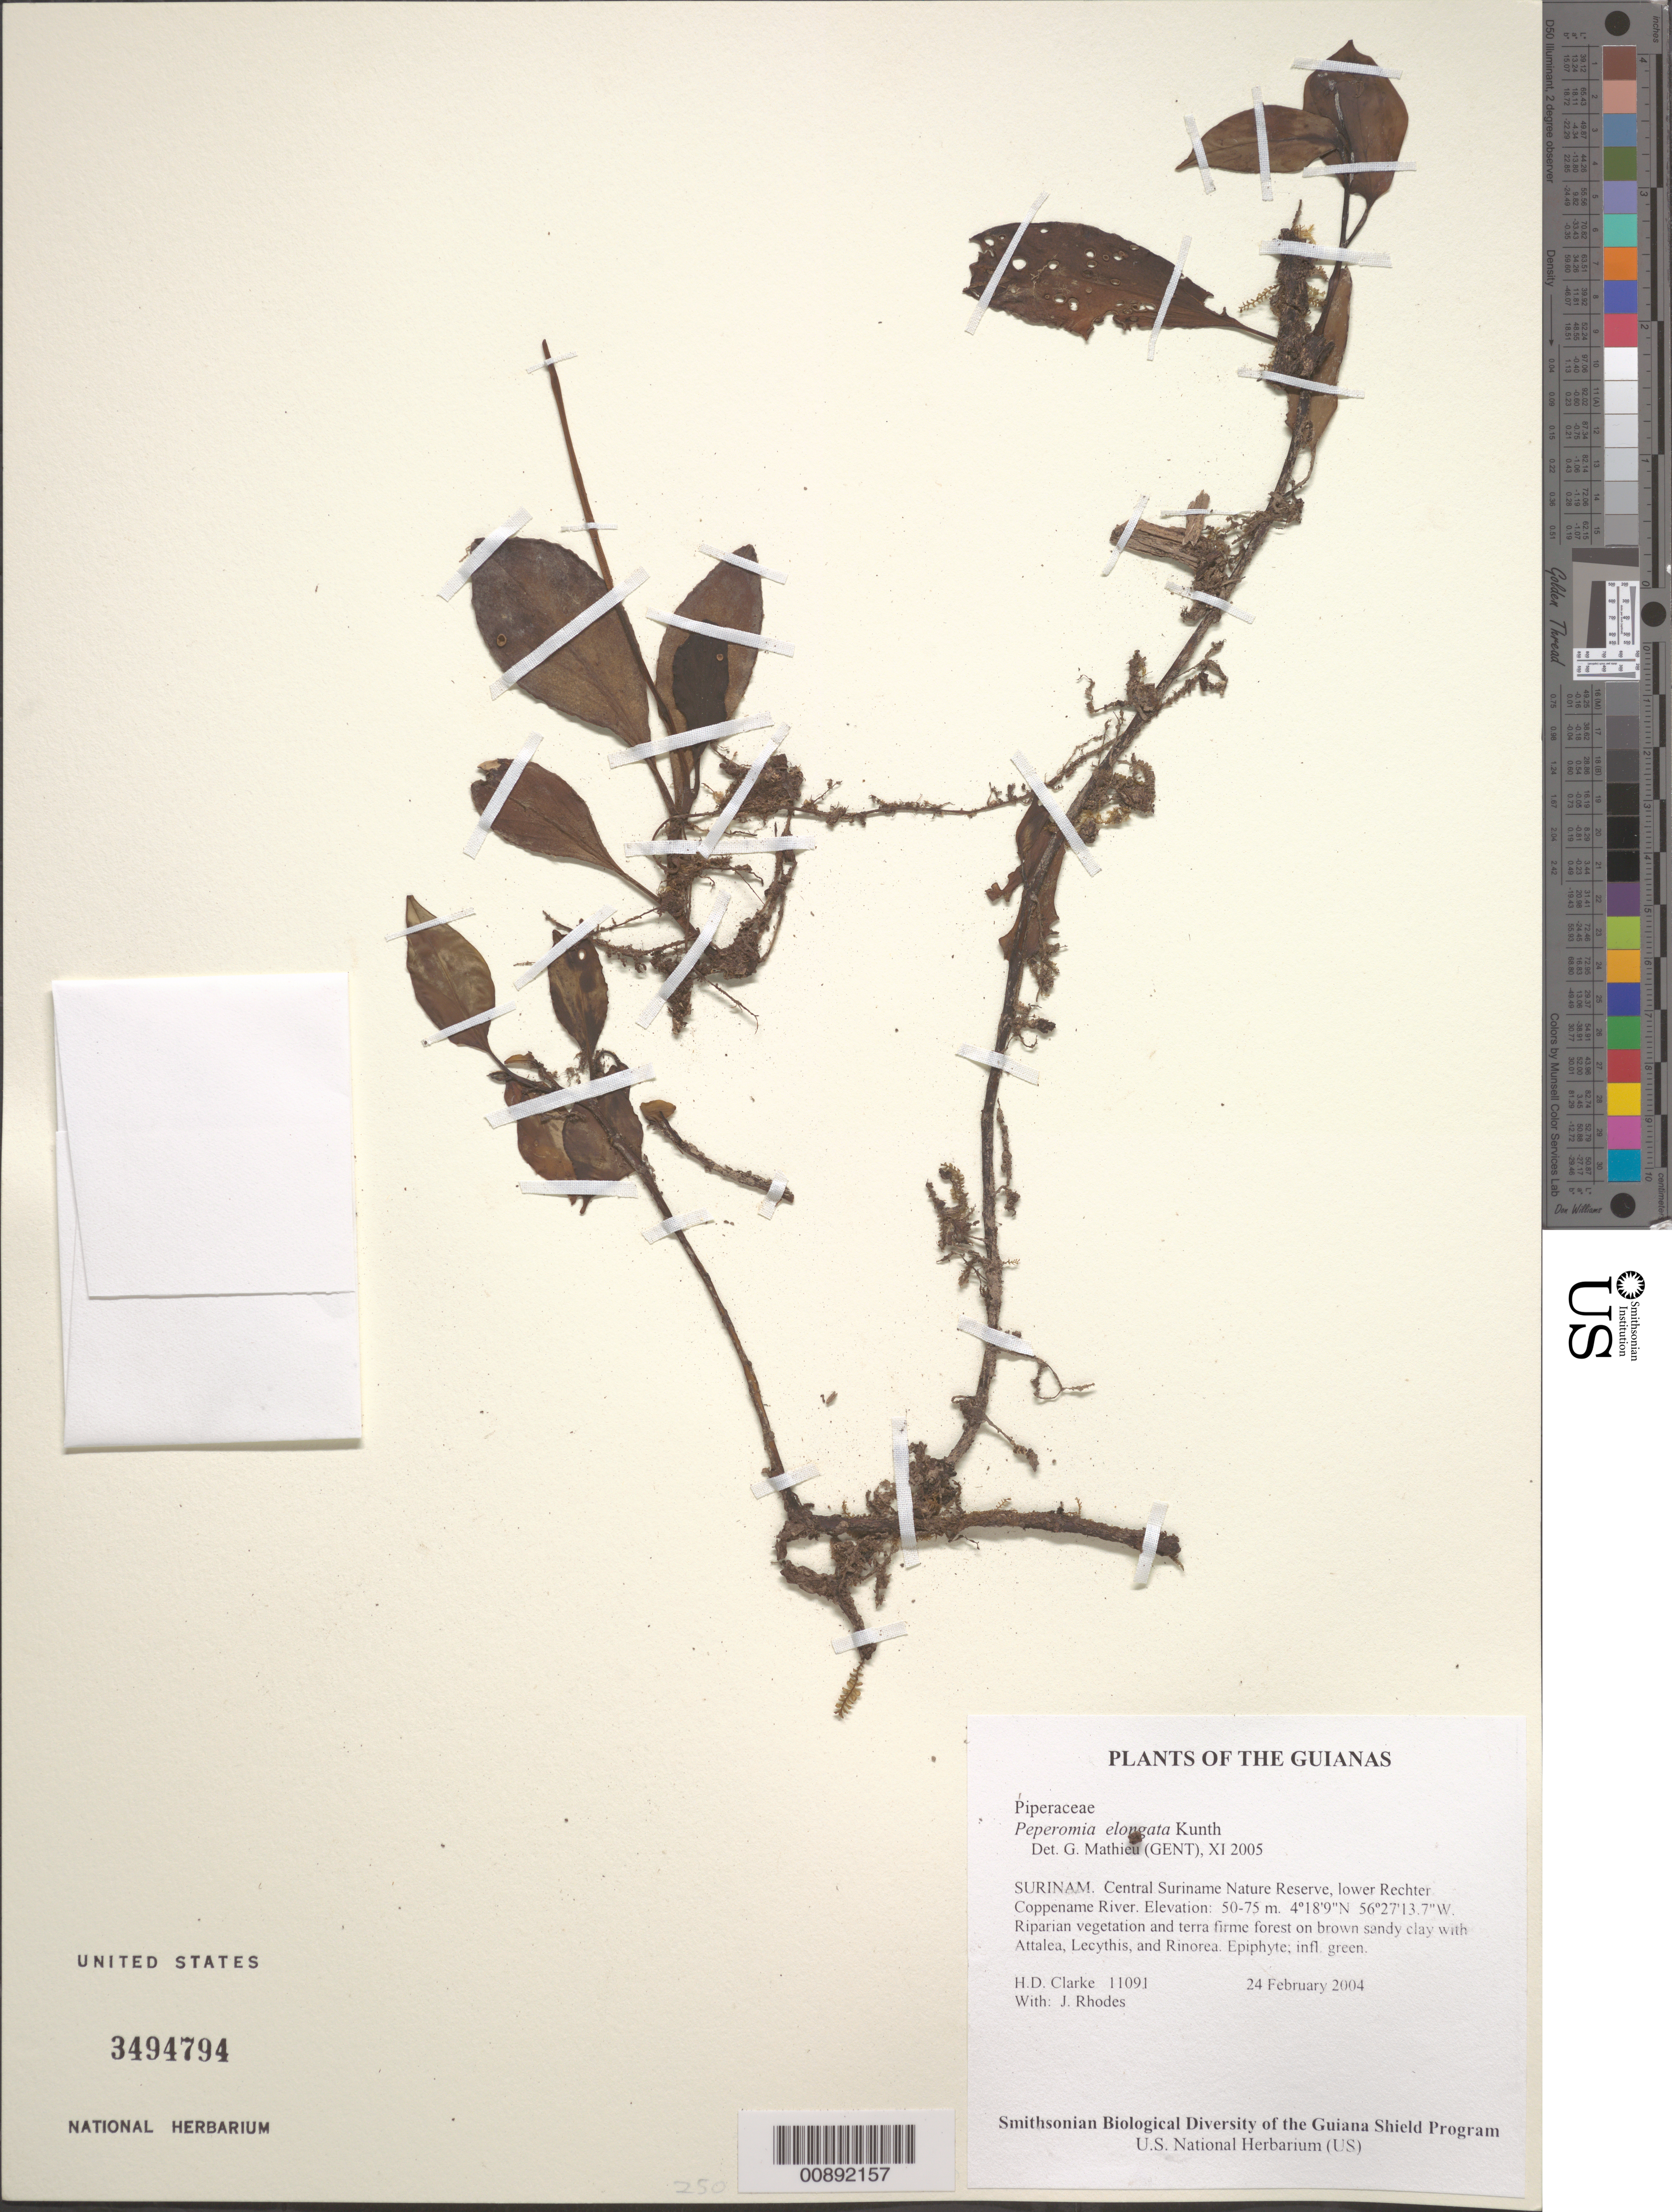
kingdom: Plantae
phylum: Tracheophyta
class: Magnoliopsida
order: Piperales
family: Piperaceae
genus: Peperomia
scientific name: Peperomia elongata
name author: Kunth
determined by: Mathieu, Guido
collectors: H. D. Clarke & J. Rhodes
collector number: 11091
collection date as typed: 24 February 2004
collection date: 2004-02-24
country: Suriname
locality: Central Suriname Nature Reserve, lower Rechter Coppename River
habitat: Riparian vegetation and terra firme forest on brown sandy clay with Attalea, Lecythis, and Rinorea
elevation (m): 50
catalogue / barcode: US 3494794